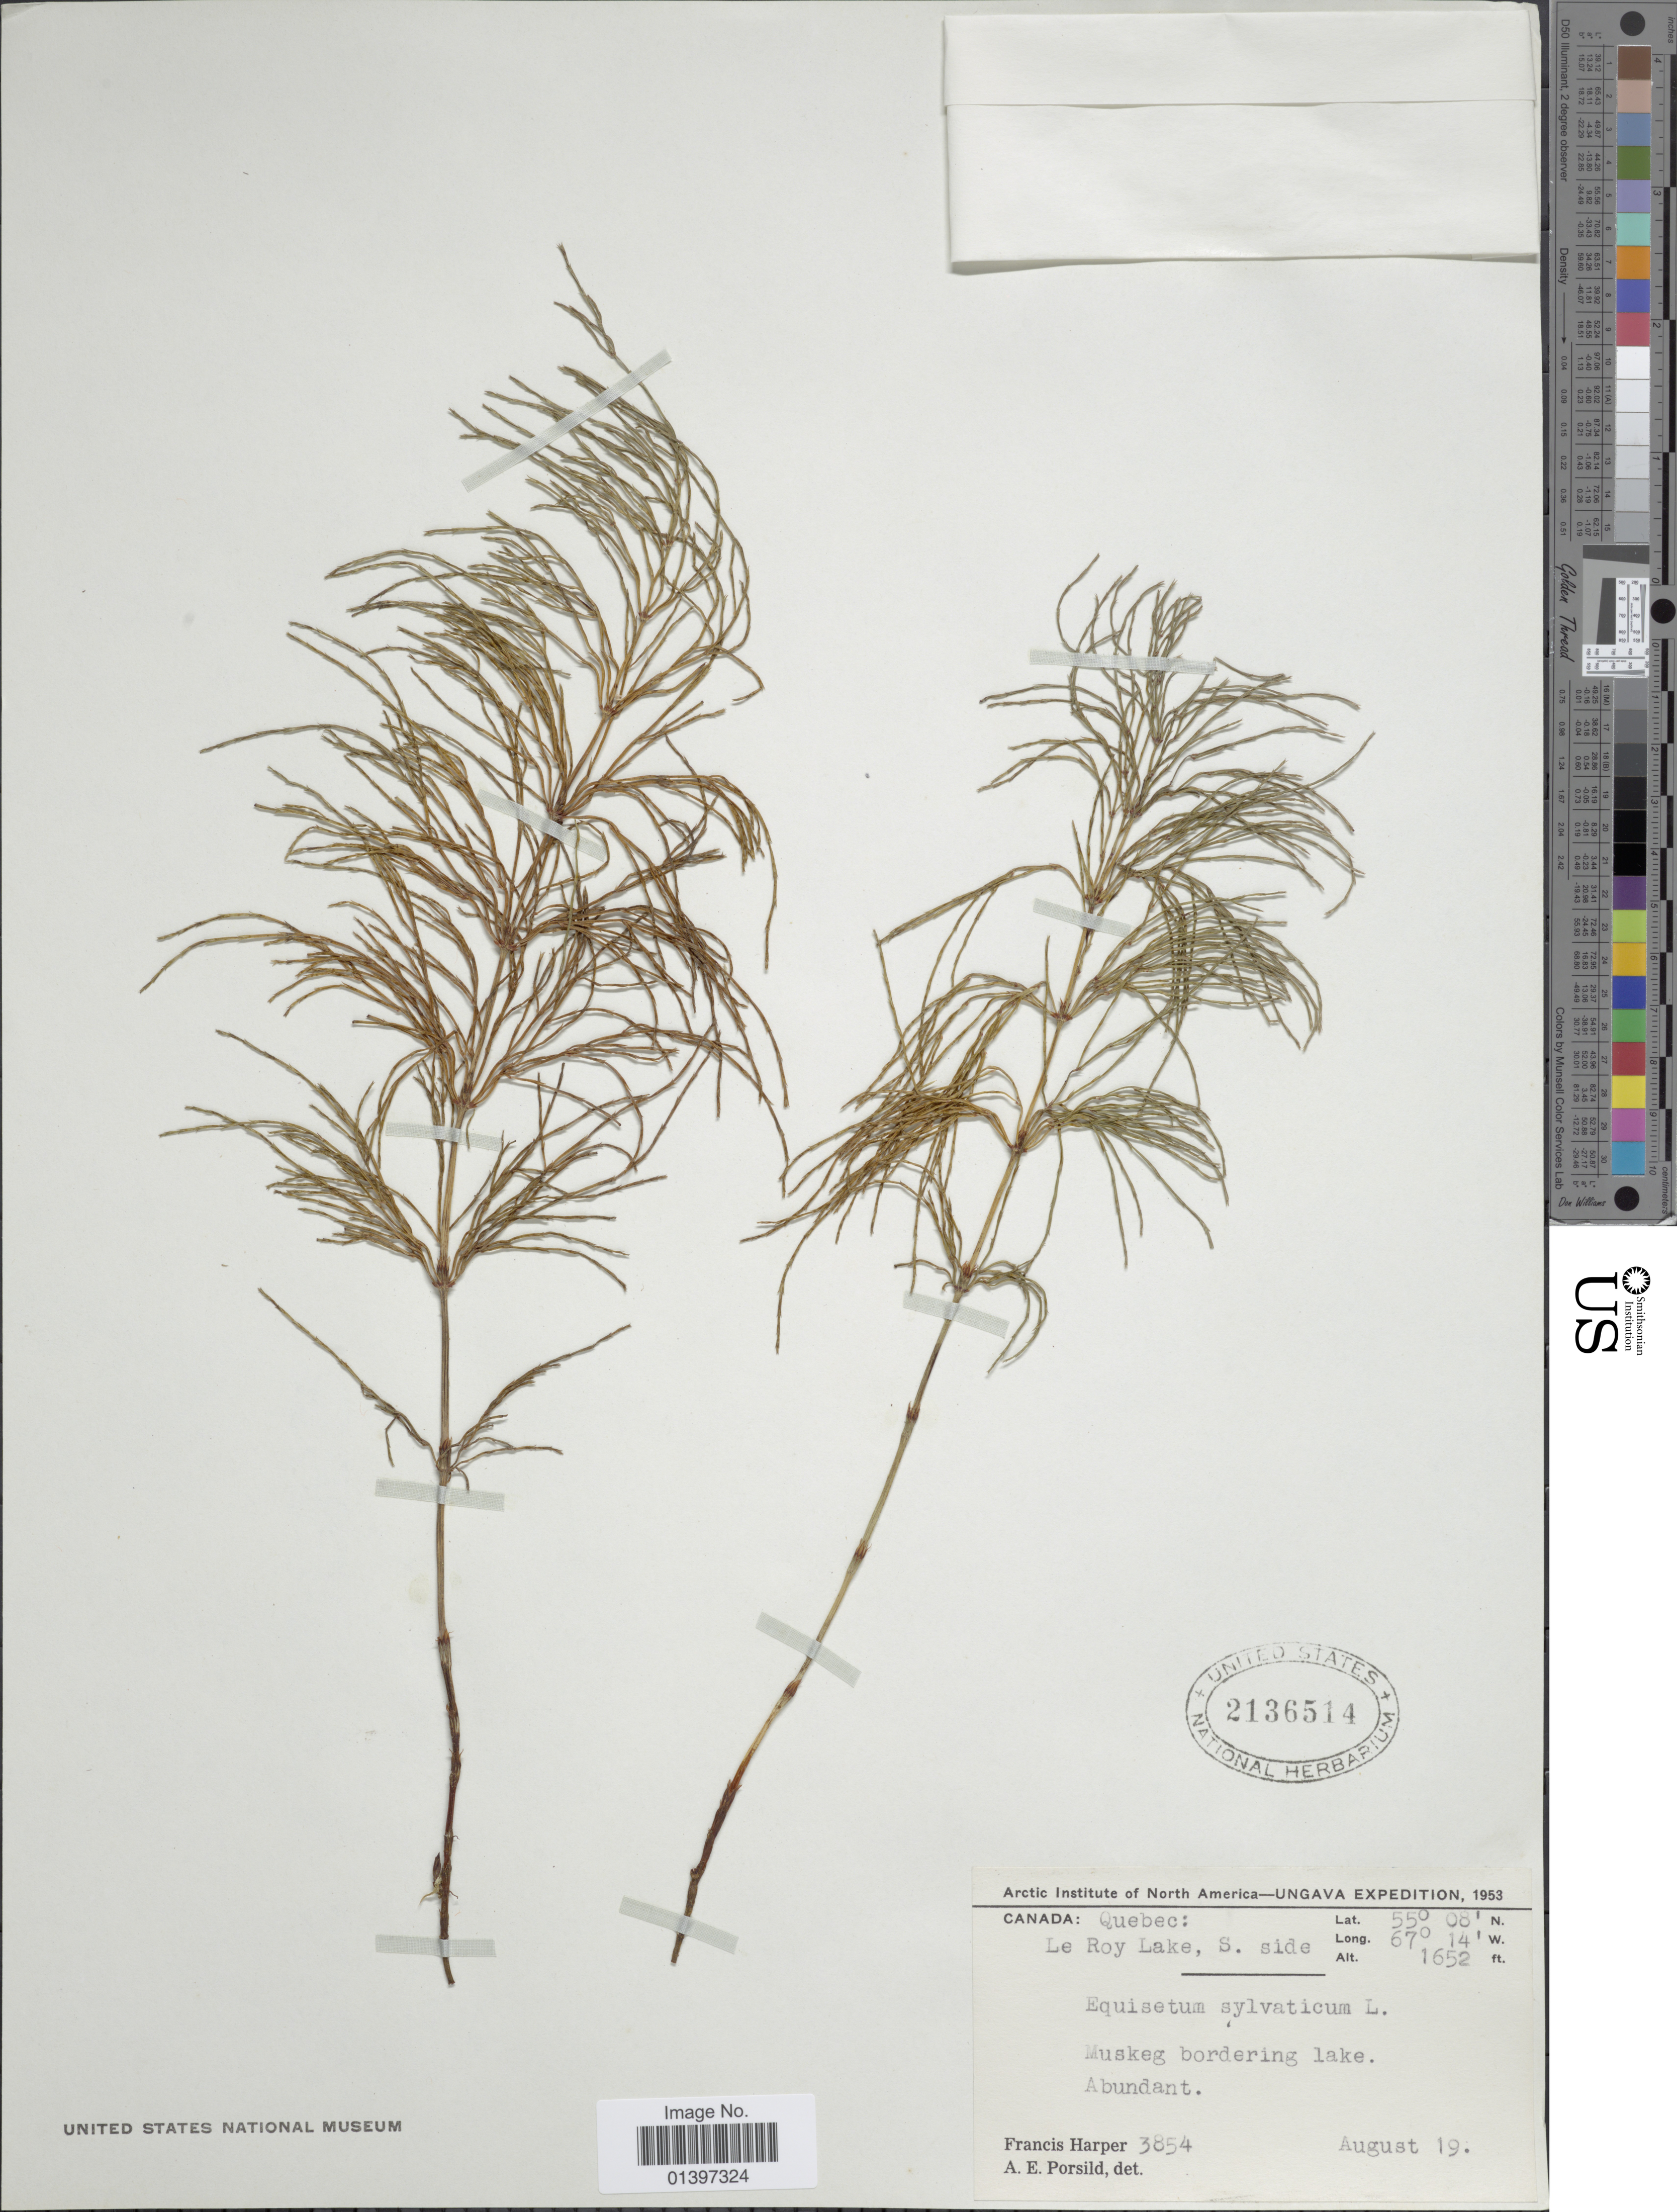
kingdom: Plantae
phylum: Tracheophyta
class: Polypodiopsida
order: Equisetales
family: Equisetaceae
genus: Equisetum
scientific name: Equisetum sylvaticum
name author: L.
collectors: F. Harper & A. E. Porsild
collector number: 3854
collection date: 1953-08-19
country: Canada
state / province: Quebec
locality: Ungava, Muskeg bordering lake, Abundant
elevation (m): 504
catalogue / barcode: US 2136514